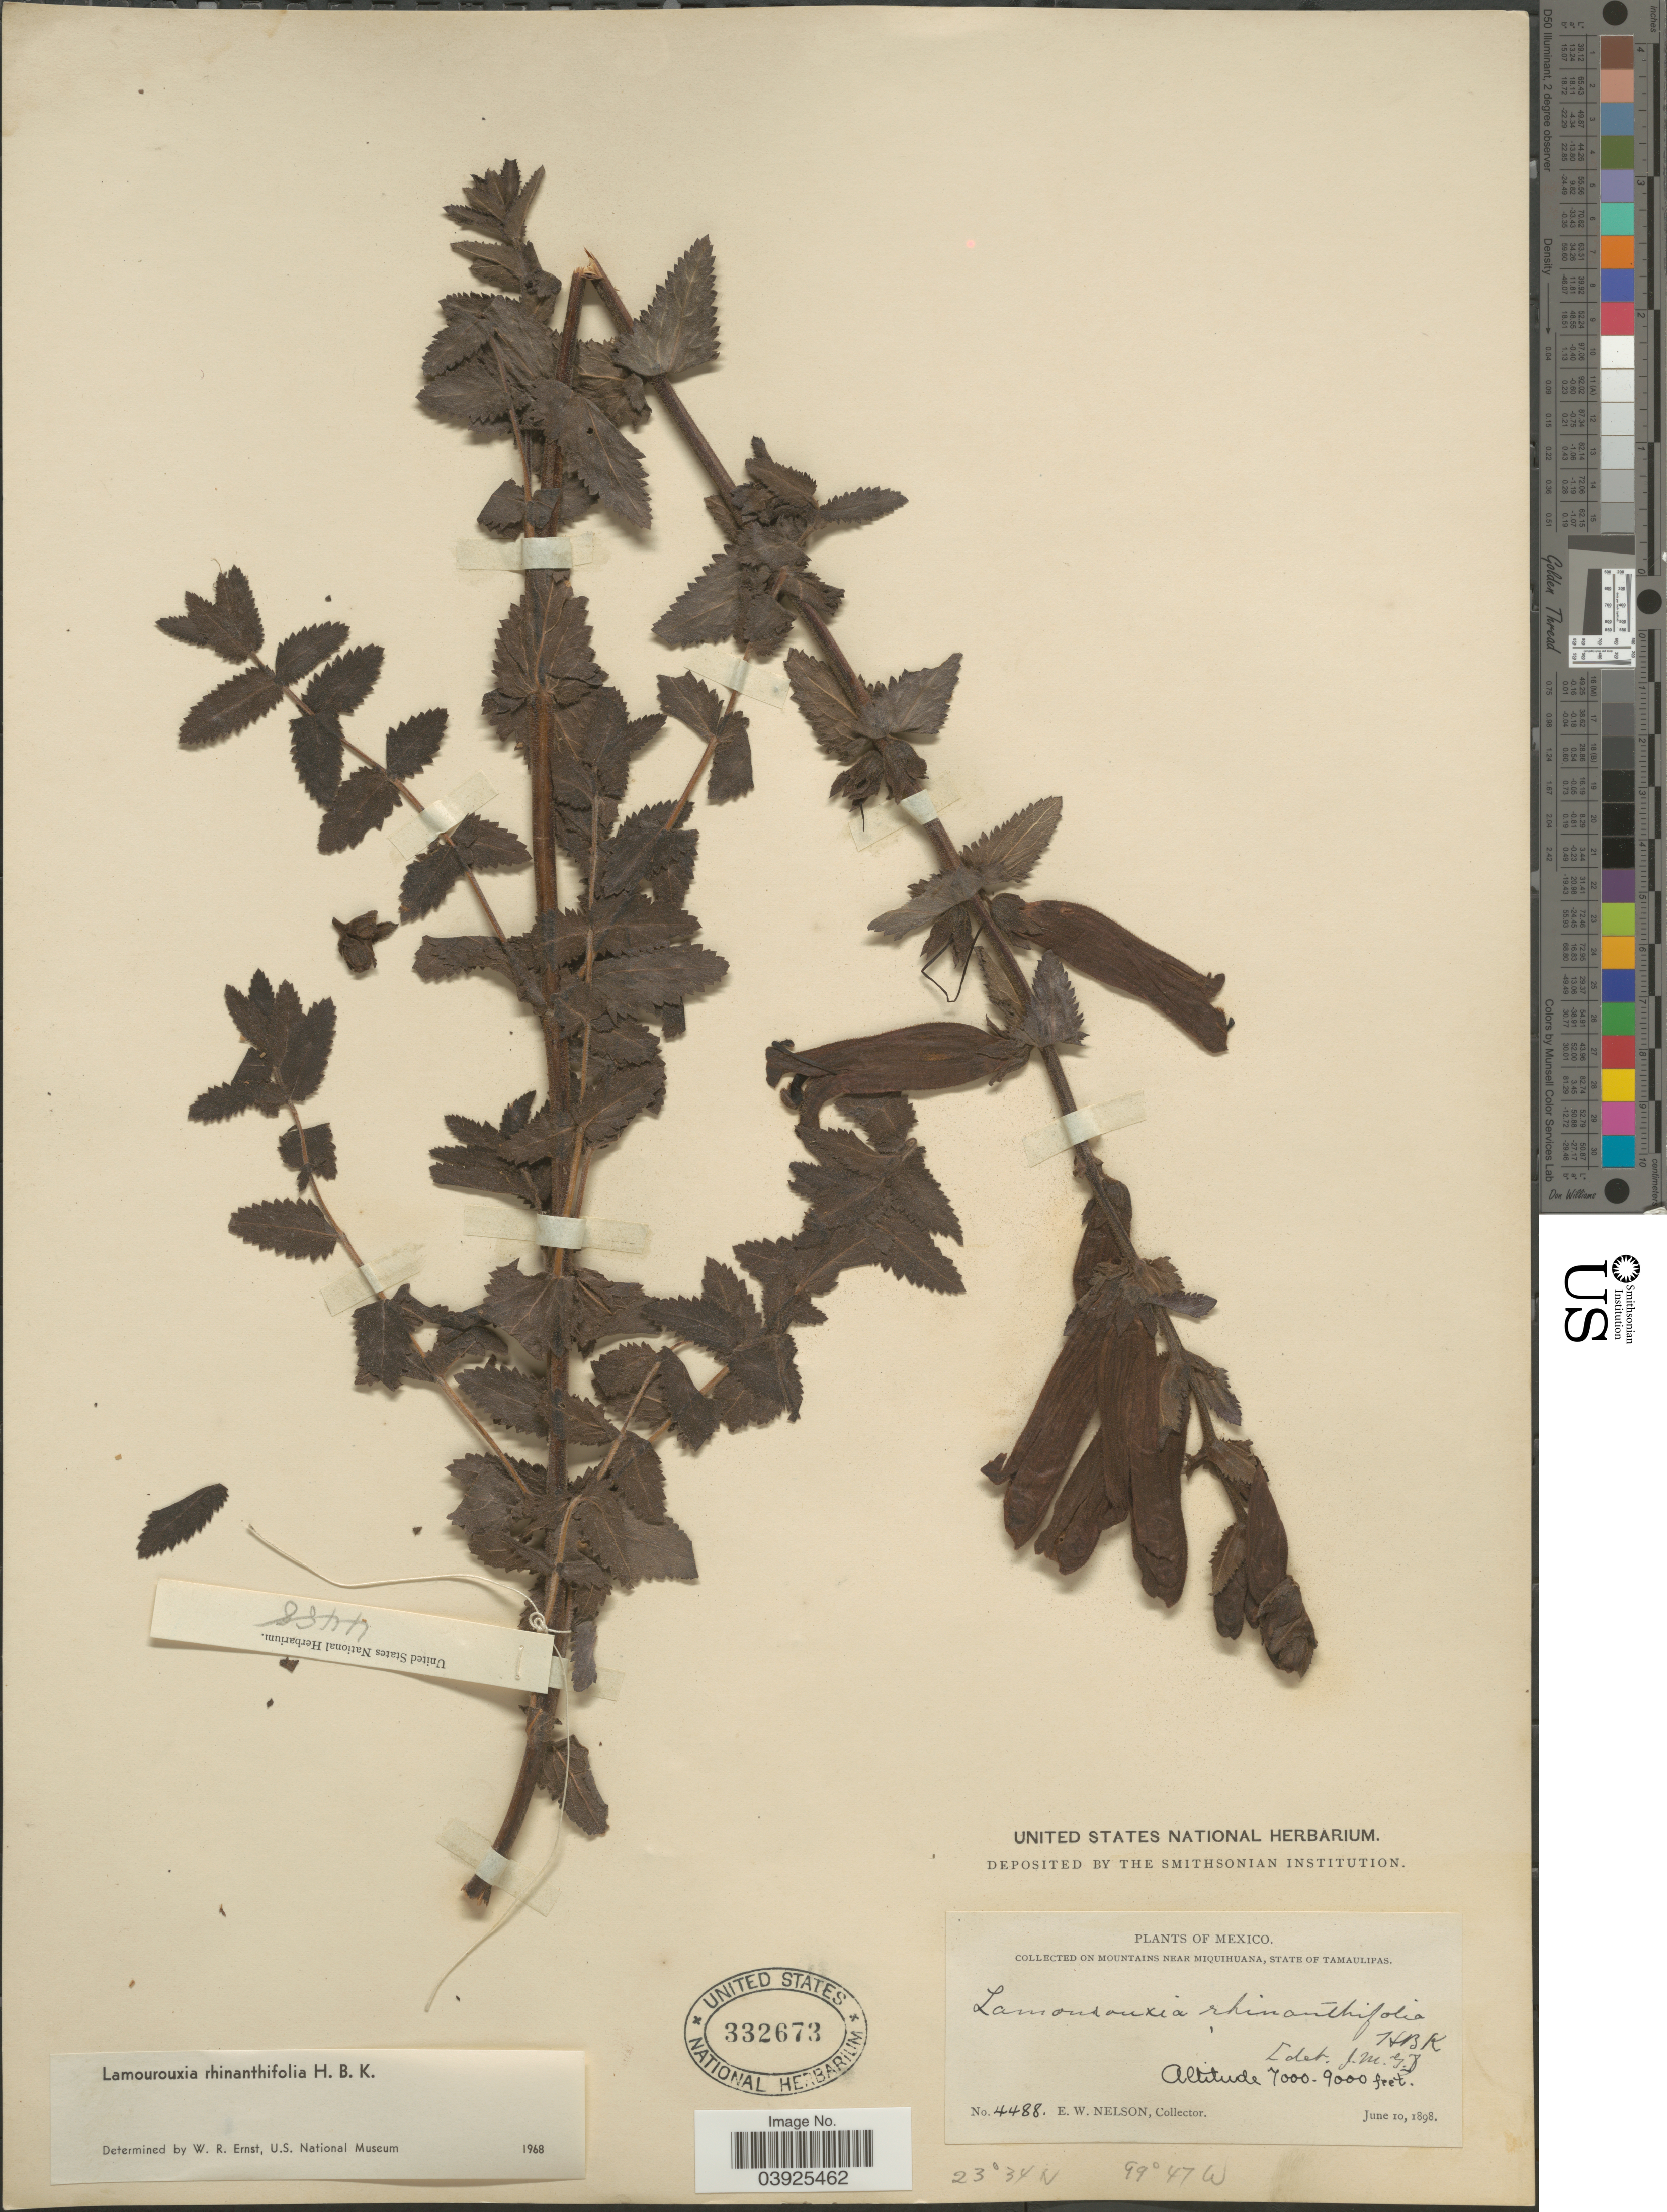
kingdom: Plantae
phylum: Tracheophyta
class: Magnoliopsida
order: Lamiales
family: Orobanchaceae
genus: Lamourouxia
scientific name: Lamourouxia rhinanthifolia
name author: Kunth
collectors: E. W. Nelson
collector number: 4488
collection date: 1898-06-10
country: Mexico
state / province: Tamaulipas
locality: On mountain near Miquihuana.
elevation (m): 2134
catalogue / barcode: US 332673